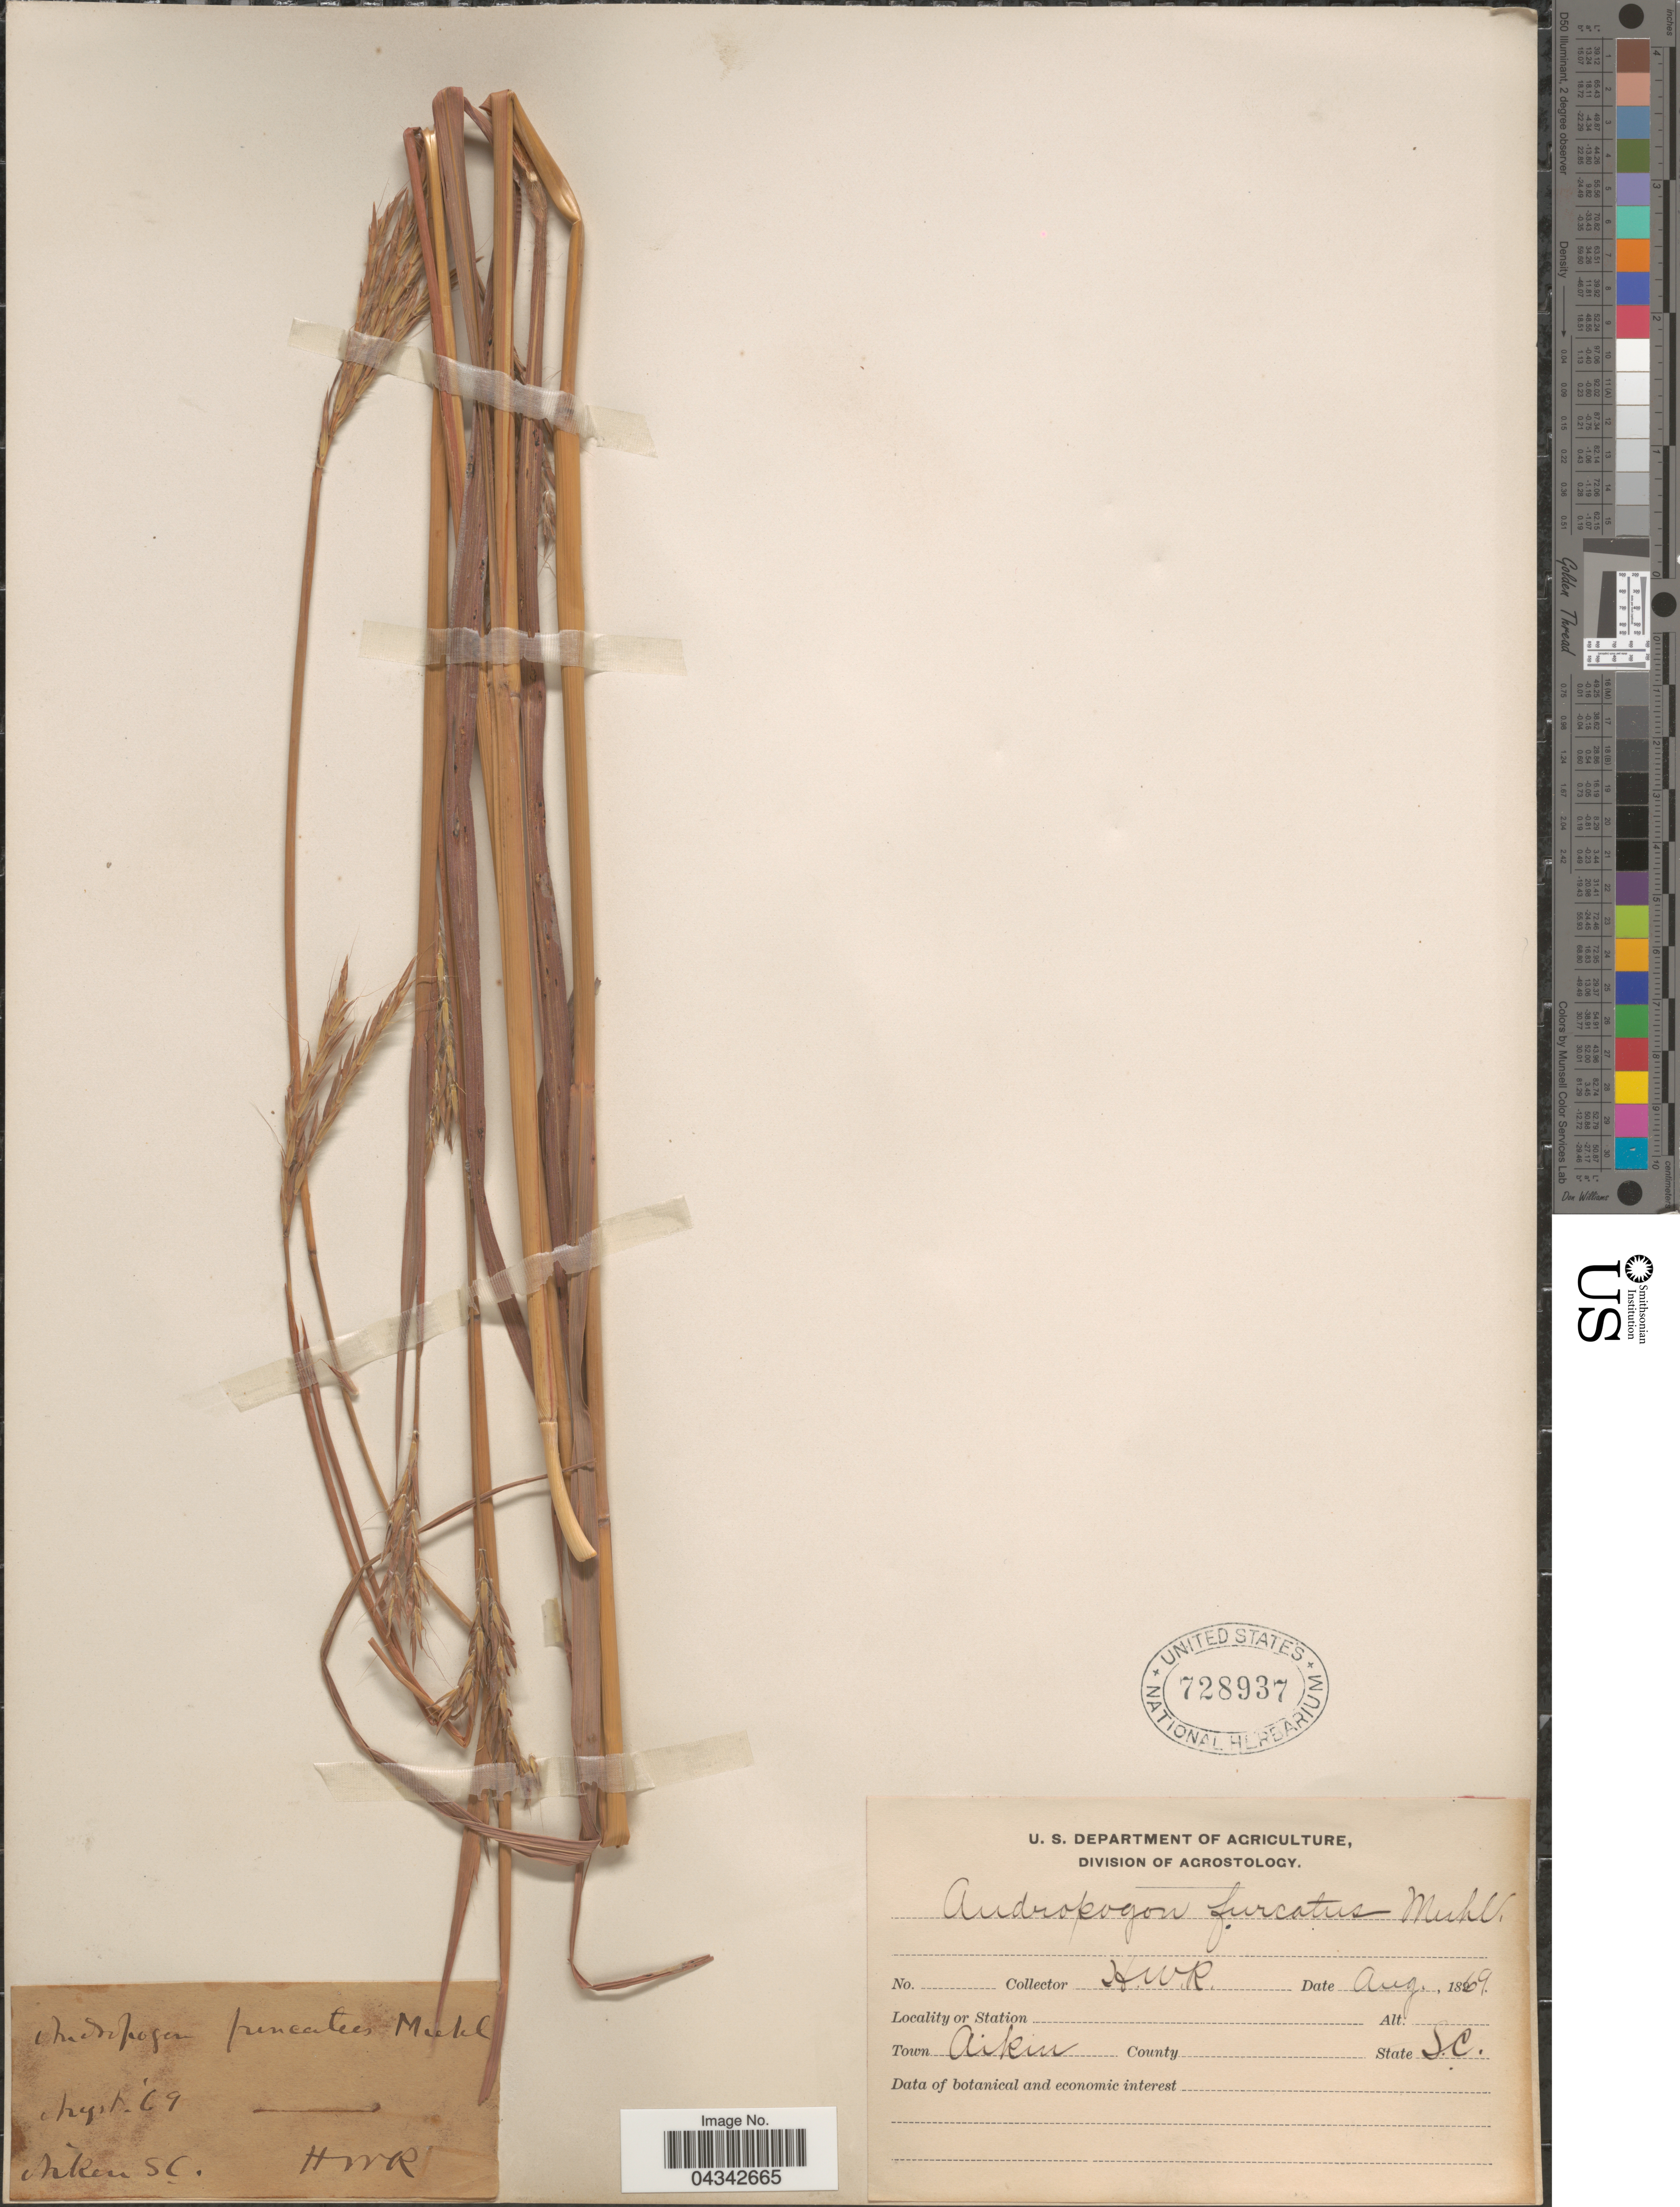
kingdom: Plantae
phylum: Tracheophyta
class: Liliopsida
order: Poales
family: Poaceae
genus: Andropogon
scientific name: Andropogon gerardii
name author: Vitman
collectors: H. W. R.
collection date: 1869-08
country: United States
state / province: South Carolina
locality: Town Aiken.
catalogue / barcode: US 728937